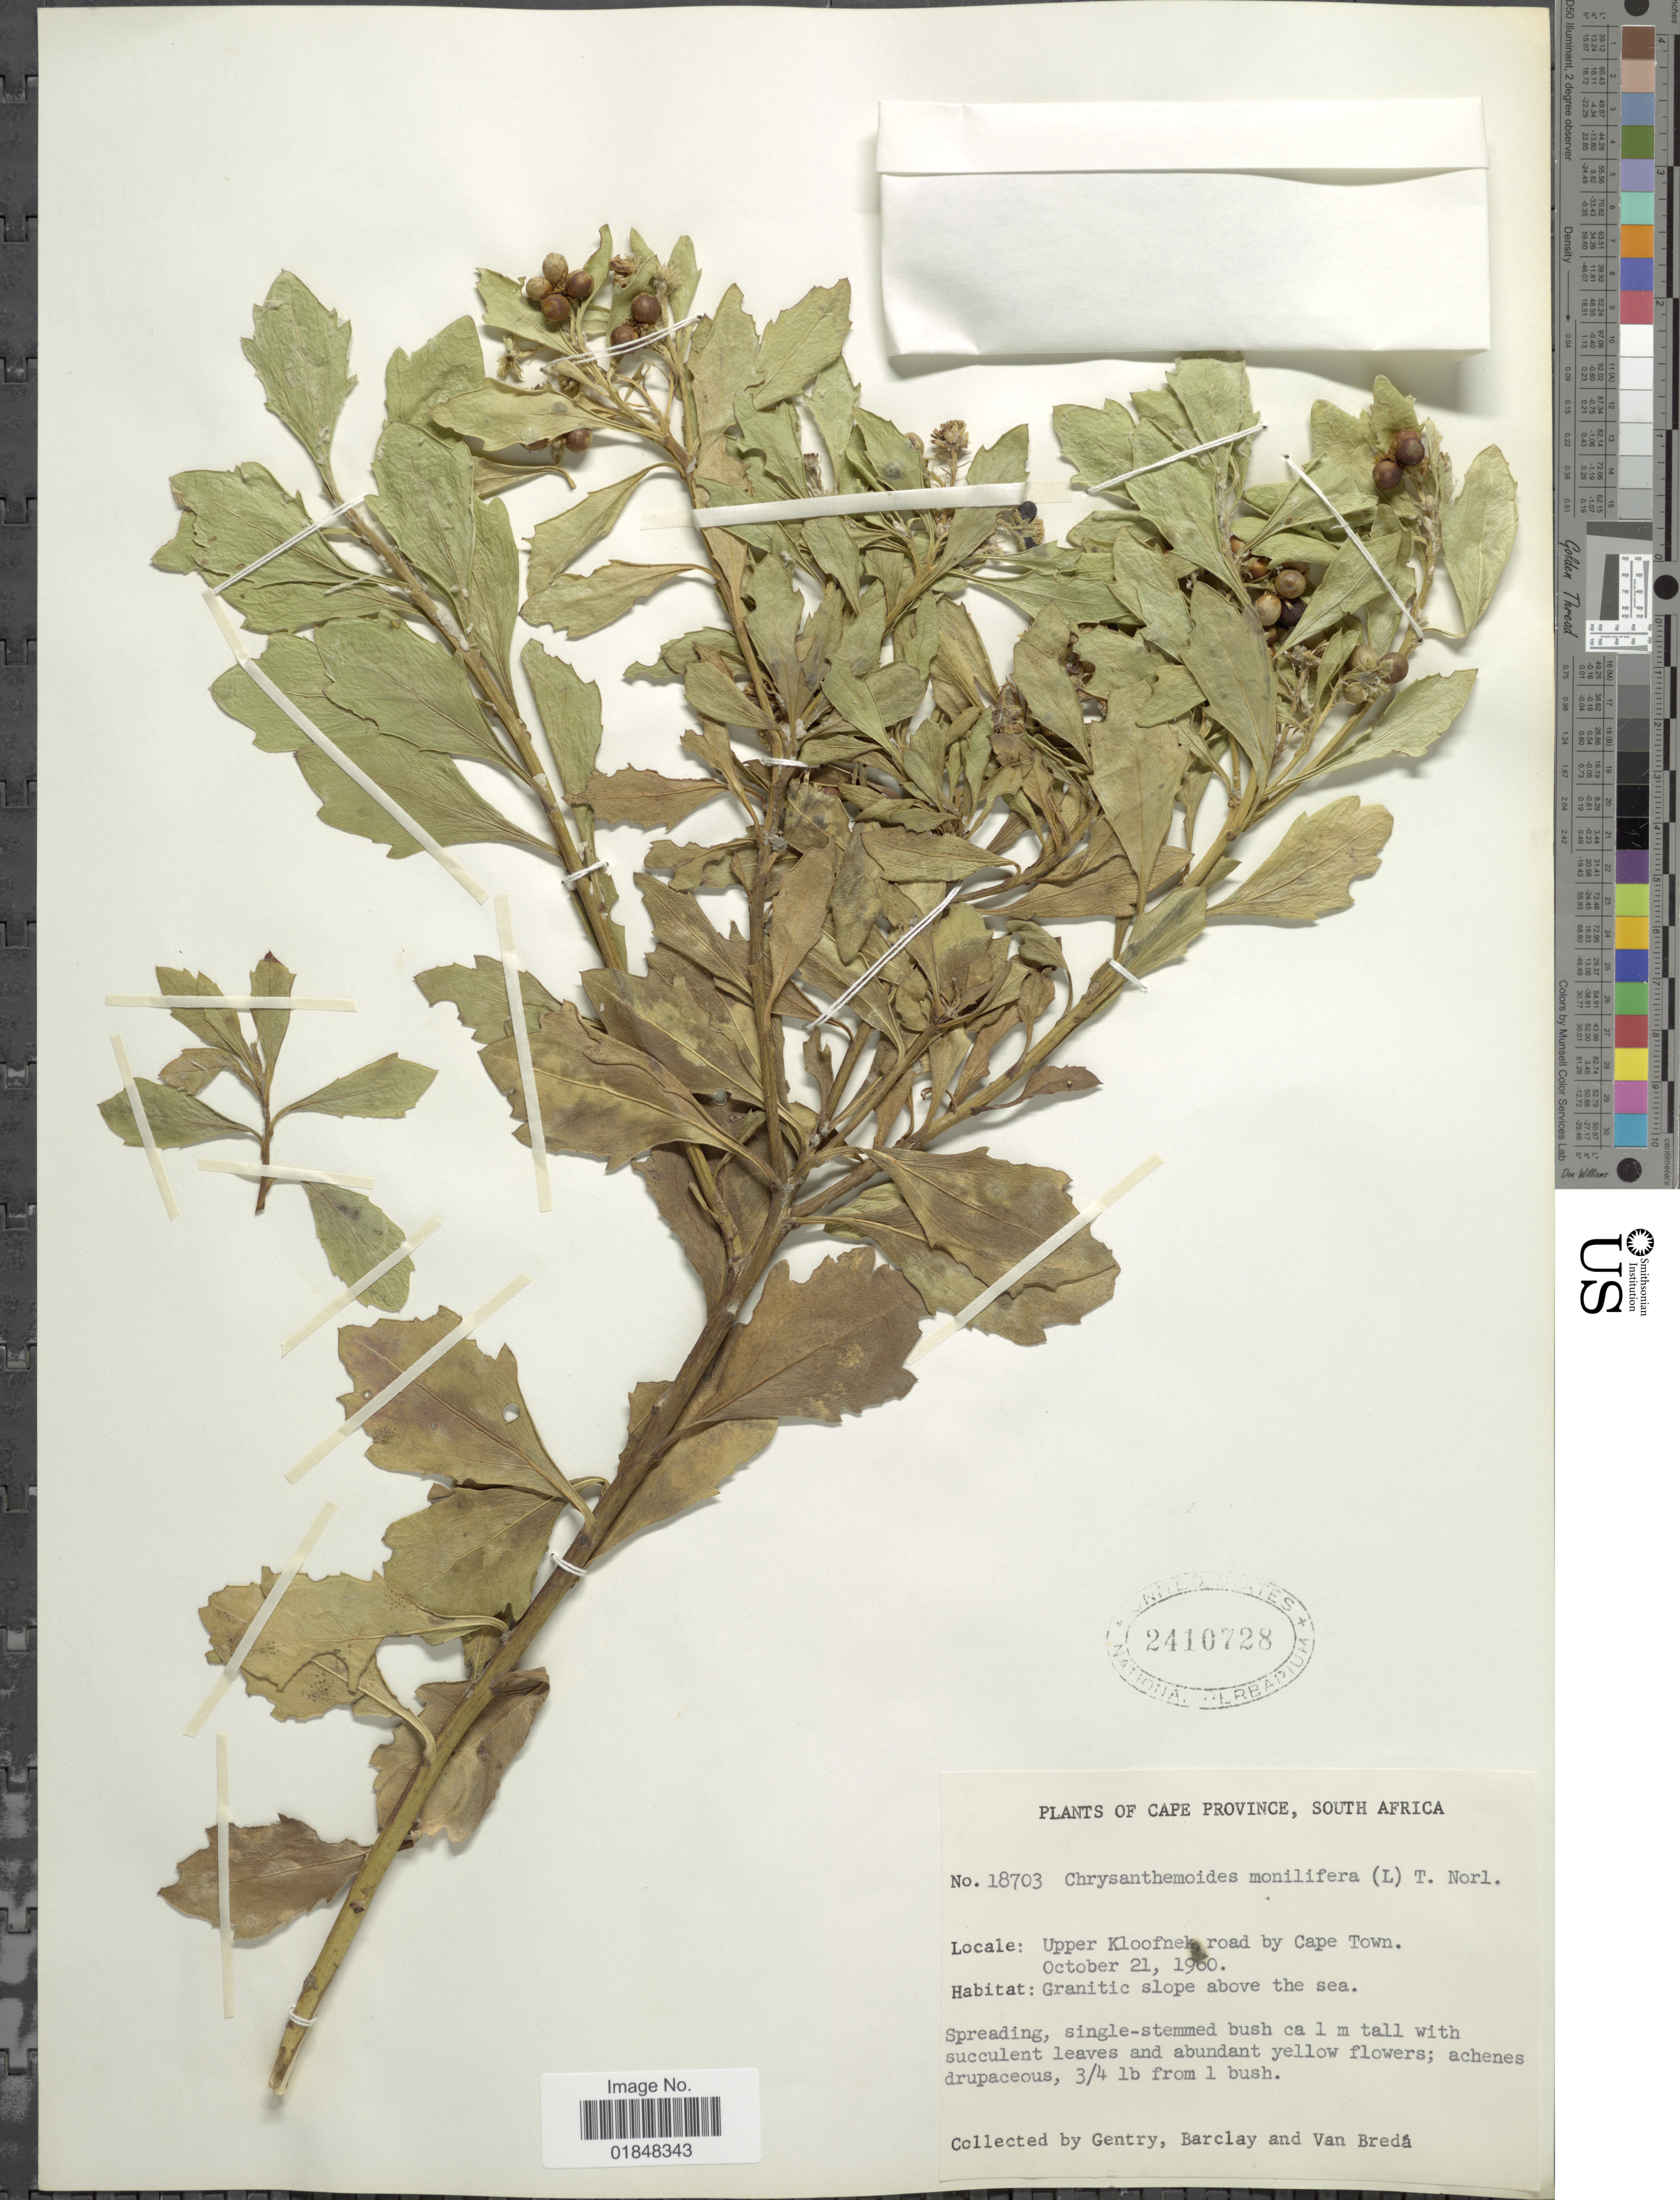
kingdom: Plantae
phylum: Tracheophyta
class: Magnoliopsida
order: Asterales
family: Asteraceae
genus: Chrysanthemoides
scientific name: Chrysanthemoides monilifera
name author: (L.) Norl.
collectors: Gentry, --, -- Barclay & P. Van Breda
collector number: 18703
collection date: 1960-10-21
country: South Africa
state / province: Western Cape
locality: Upper Kloofnek road by Cape Town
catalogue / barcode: US 2410728